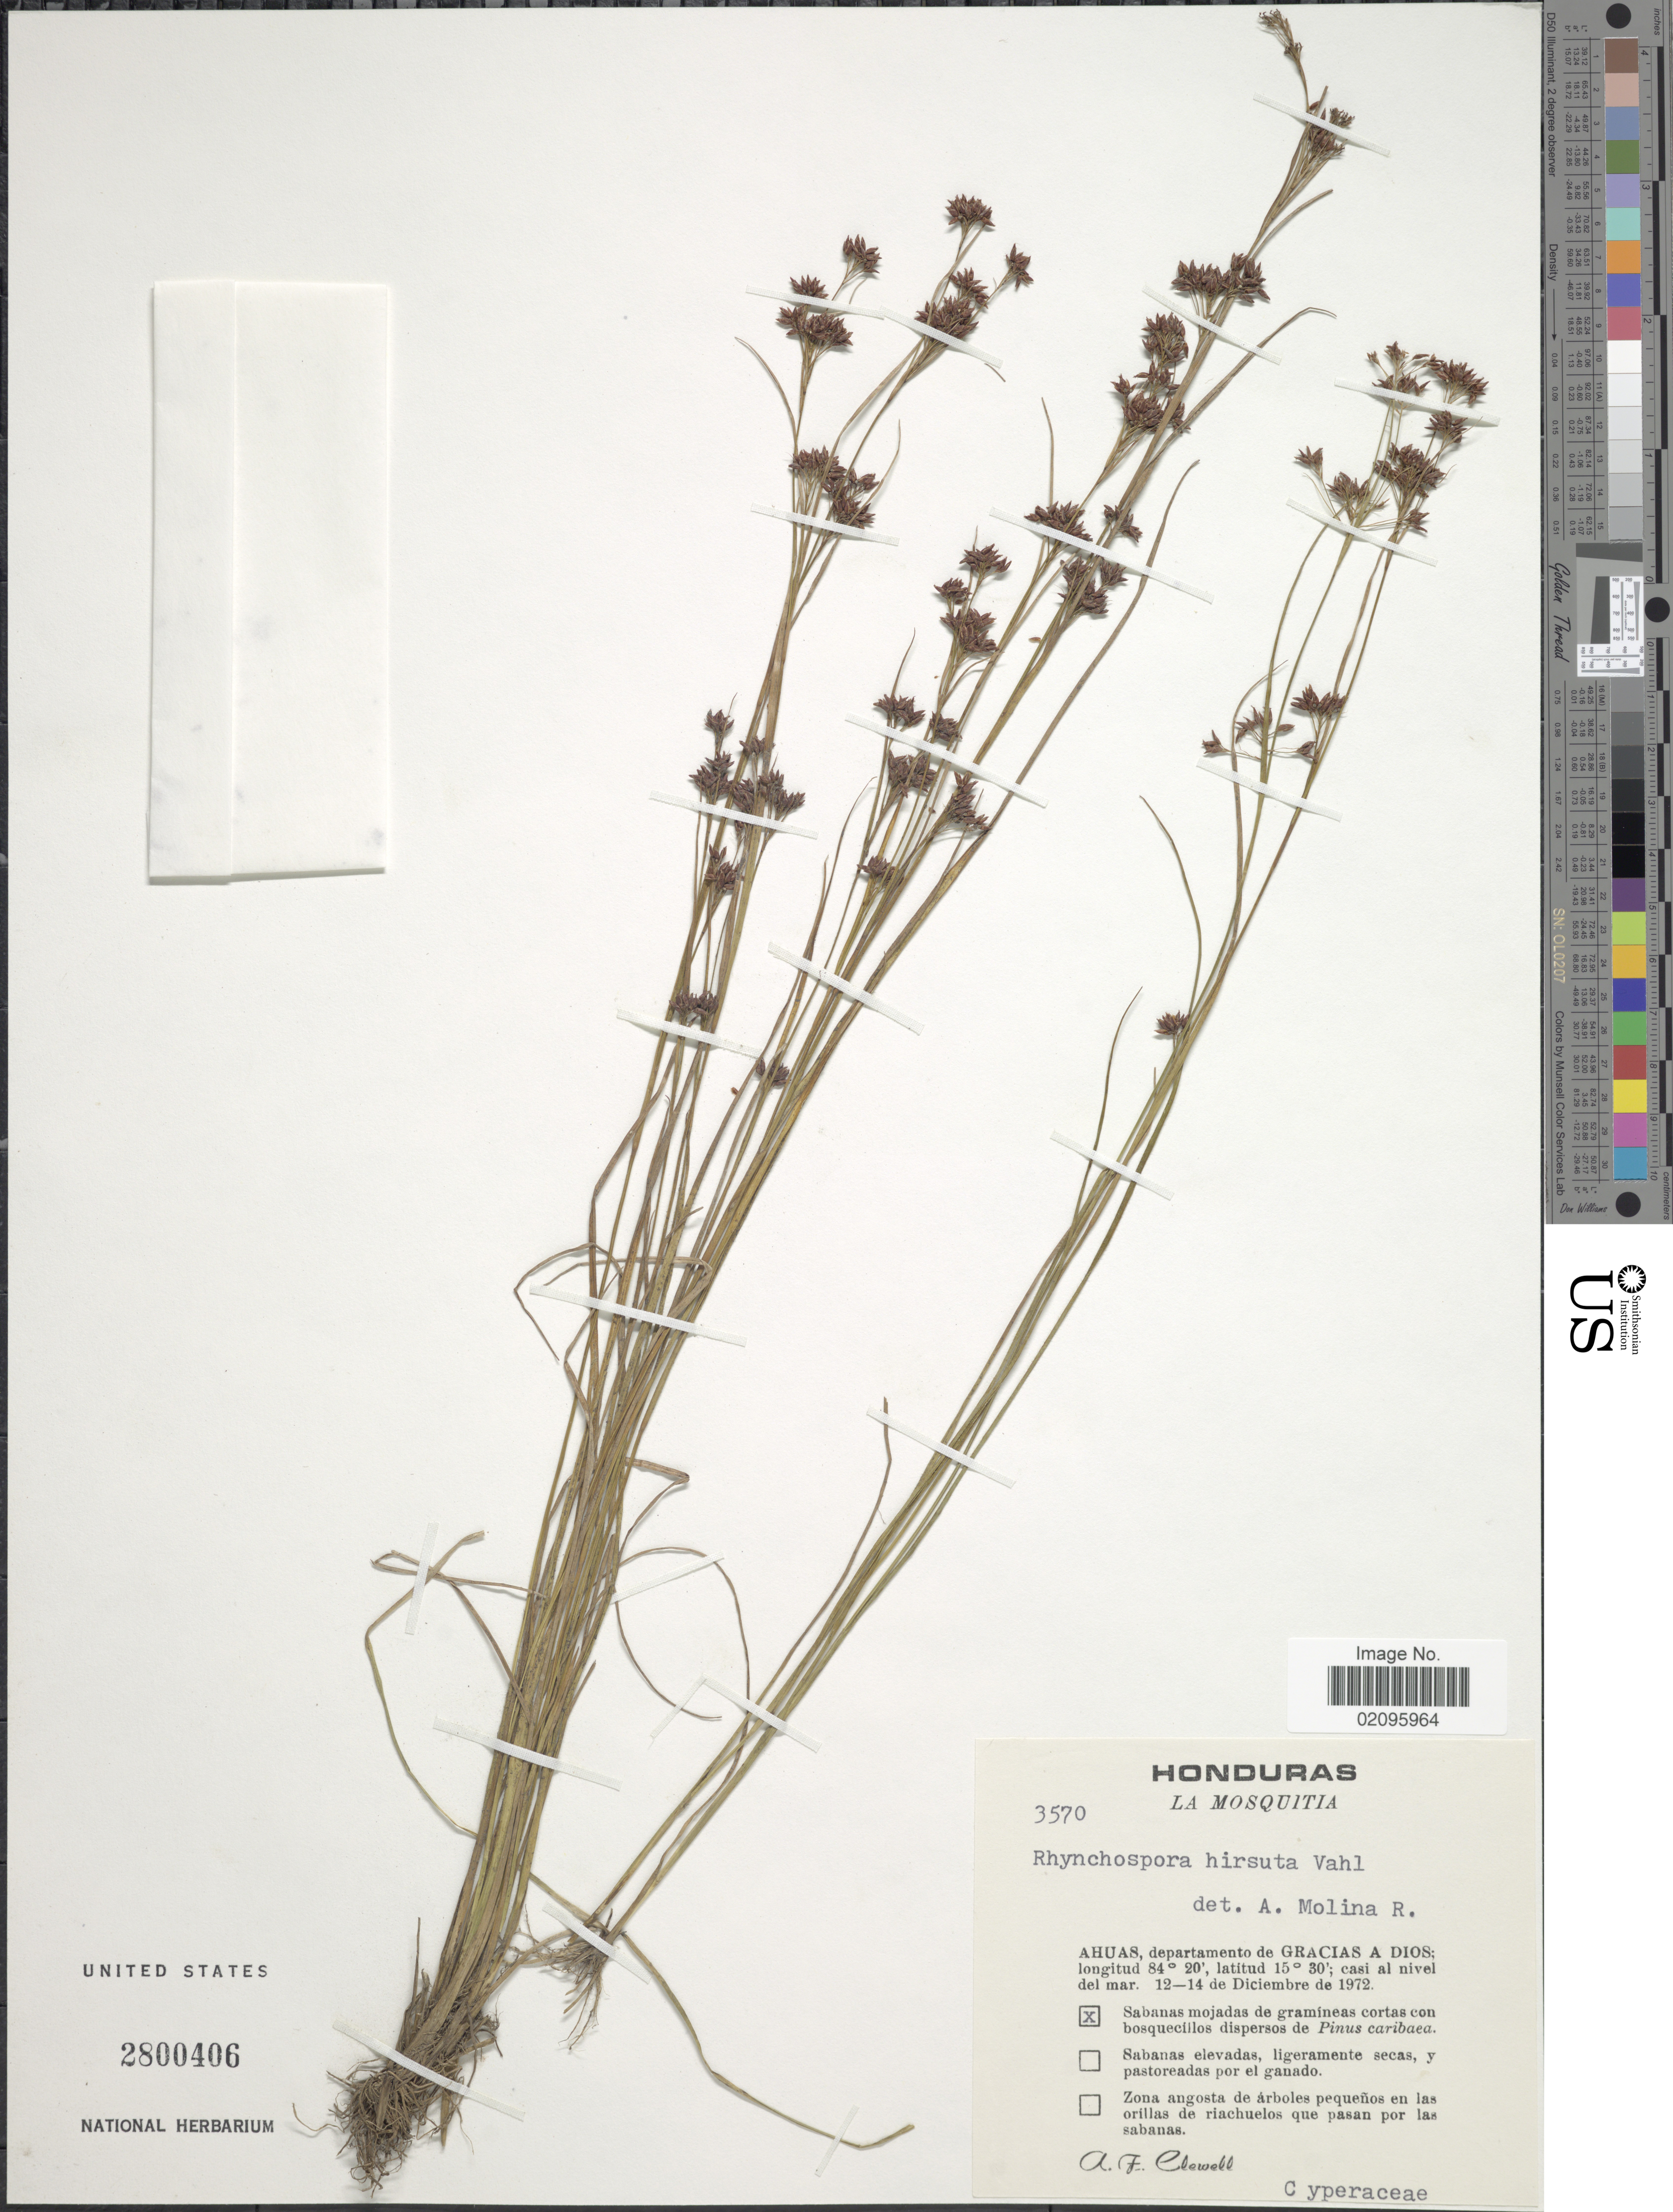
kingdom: Plantae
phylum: Tracheophyta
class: Liliopsida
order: Poales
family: Cyperaceae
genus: Rhynchospora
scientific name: Rhynchospora hirsuta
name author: (Vahl) Vahl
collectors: A. Clewell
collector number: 3570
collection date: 1972-12-12/1972-12-14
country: Honduras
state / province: Gracias de Dios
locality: La Mosquita, Ahuas, departamento de Gracias a Dios.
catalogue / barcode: US 2800406